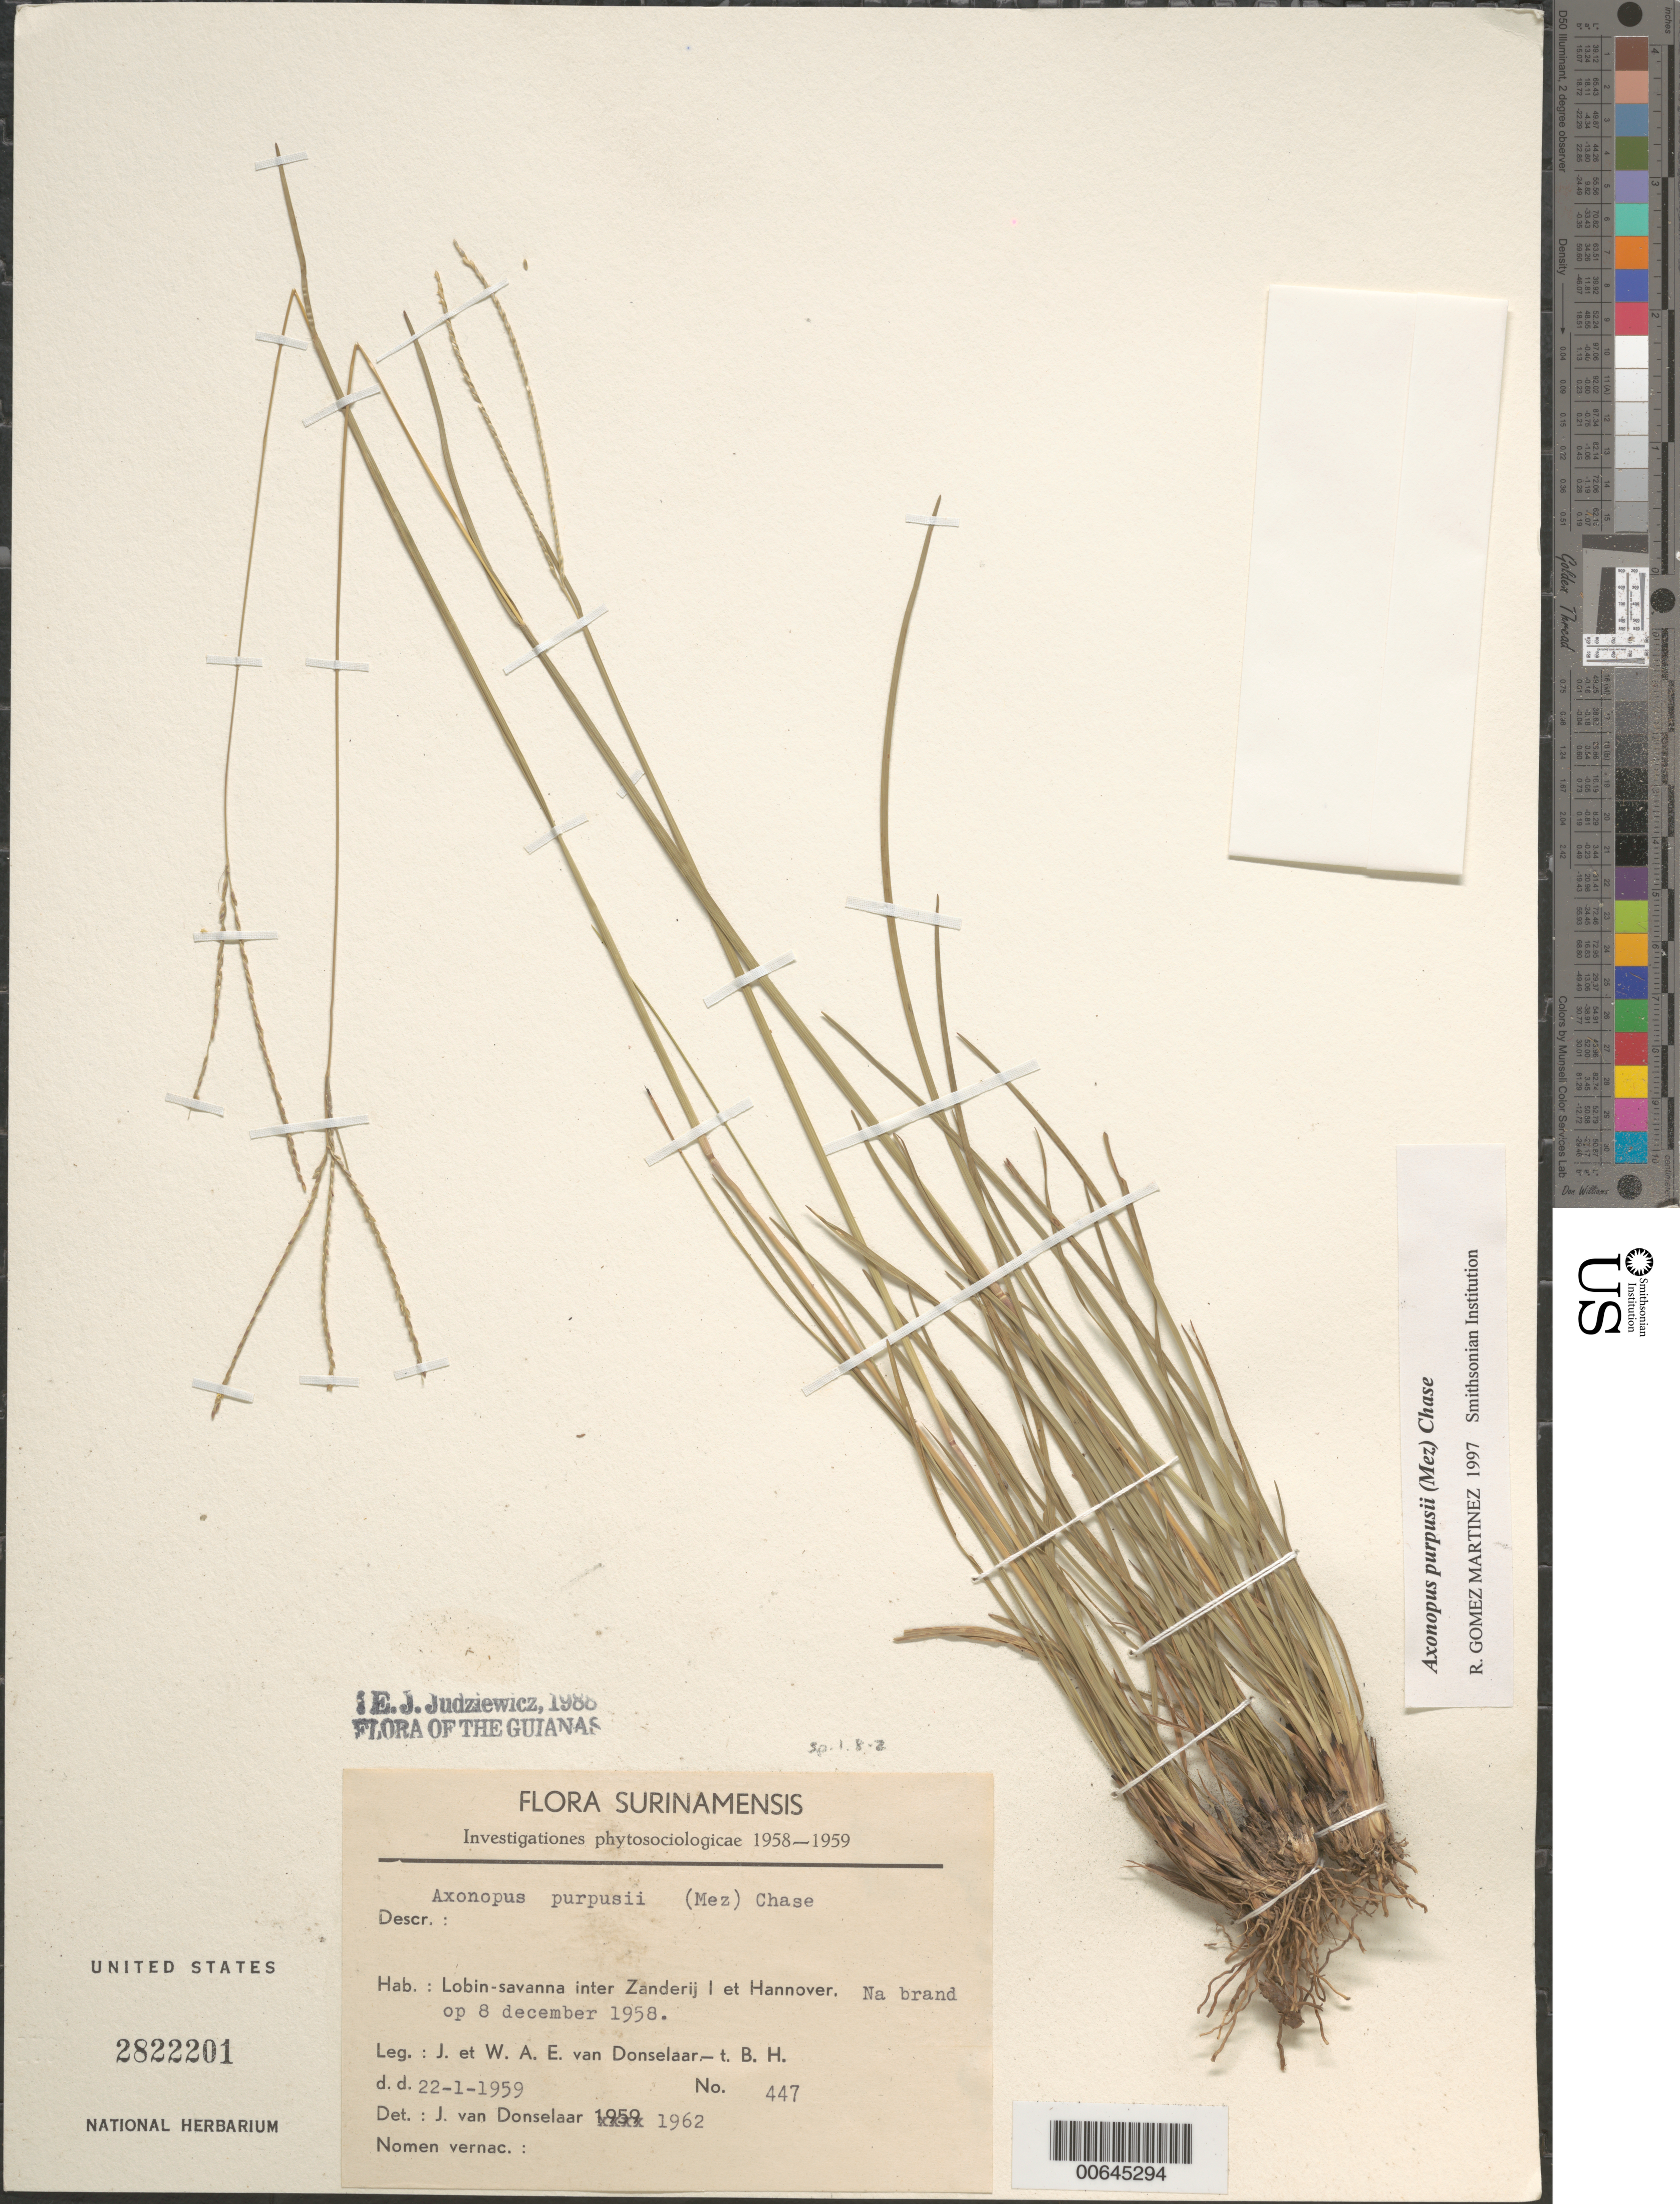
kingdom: Plantae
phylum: Tracheophyta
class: Liliopsida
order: Poales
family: Poaceae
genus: Axonopus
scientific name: Axonopus purpusii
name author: (Mez) Chase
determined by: Gomez Martinez, R.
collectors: J. Donselaar & W. Van Donselaar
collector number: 447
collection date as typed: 22-Jan-59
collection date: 1959-01-22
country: Suriname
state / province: Para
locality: Lobin Savanna inter Zanderij I et Hannover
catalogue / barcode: US 2822201